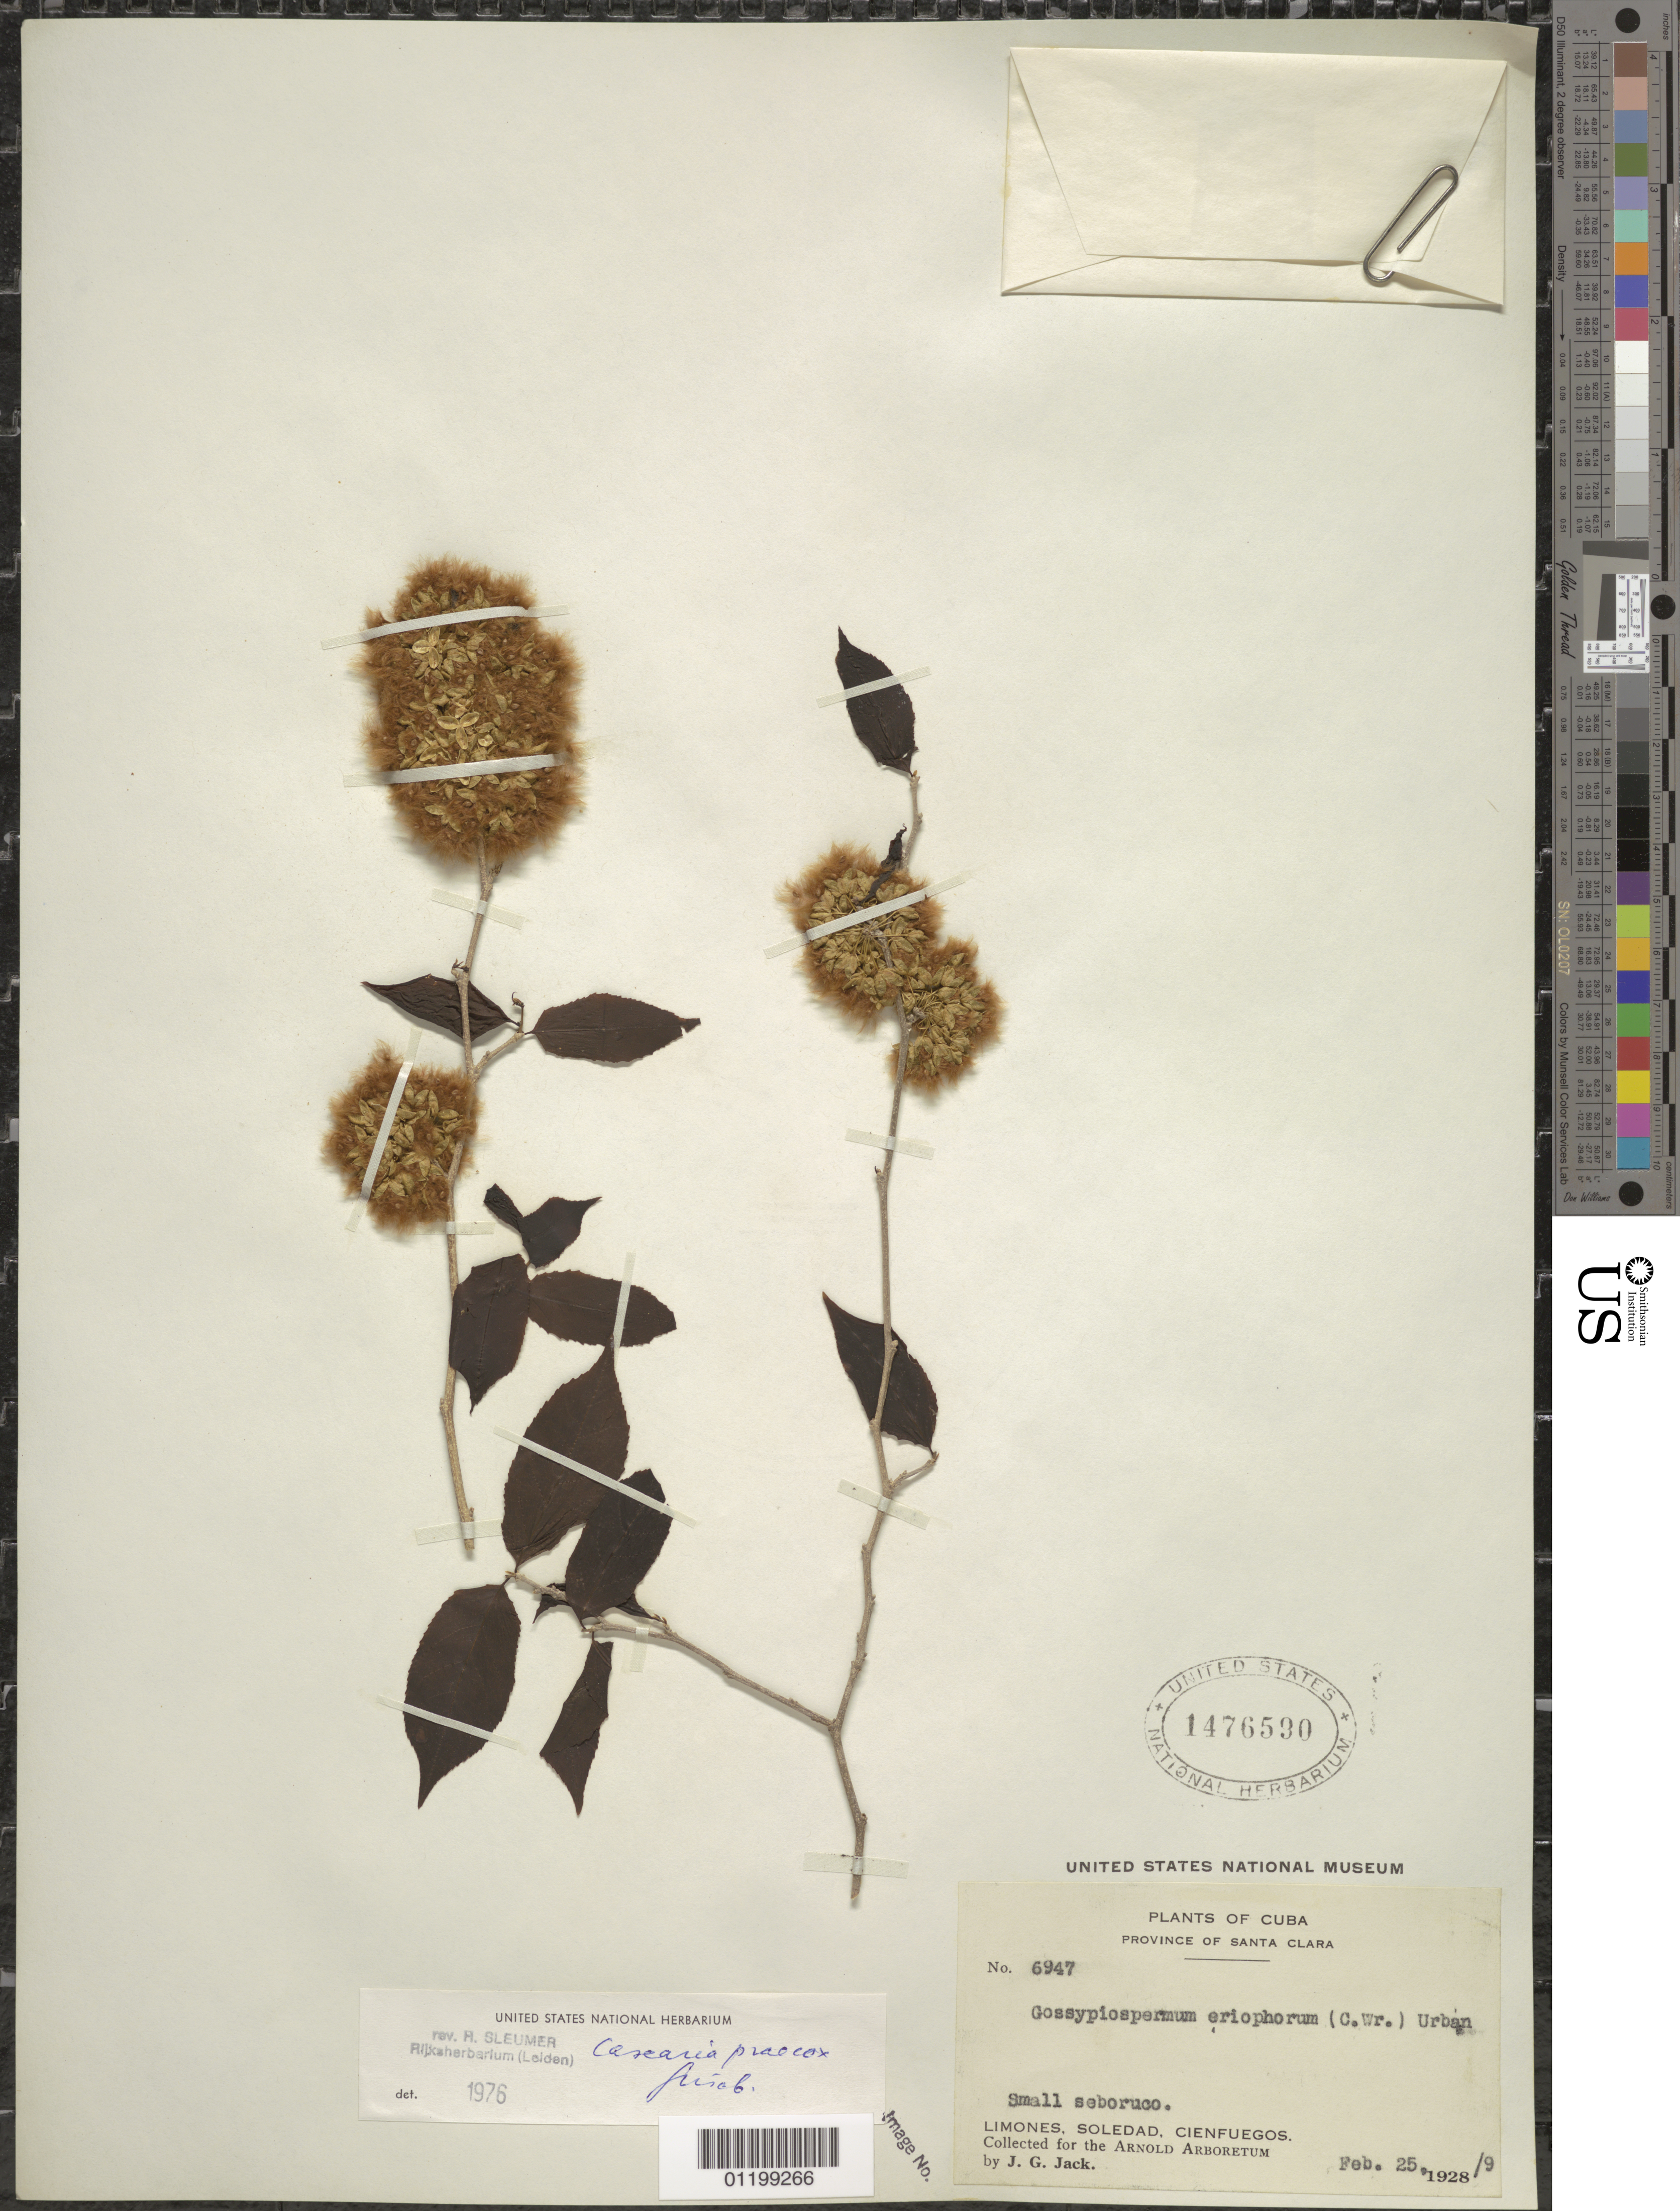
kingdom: Plantae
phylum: Tracheophyta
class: Magnoliopsida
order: Malpighiales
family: Salicaceae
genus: Gossypiospermum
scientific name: Gossypiospermum eriophora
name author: (C. Wright ex Griseb.) Urb.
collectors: J. G. Jack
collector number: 6947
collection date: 1929-02-25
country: Cuba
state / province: Cienfuegos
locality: Limones, Soledad, Cienfuegos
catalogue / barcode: US 476590